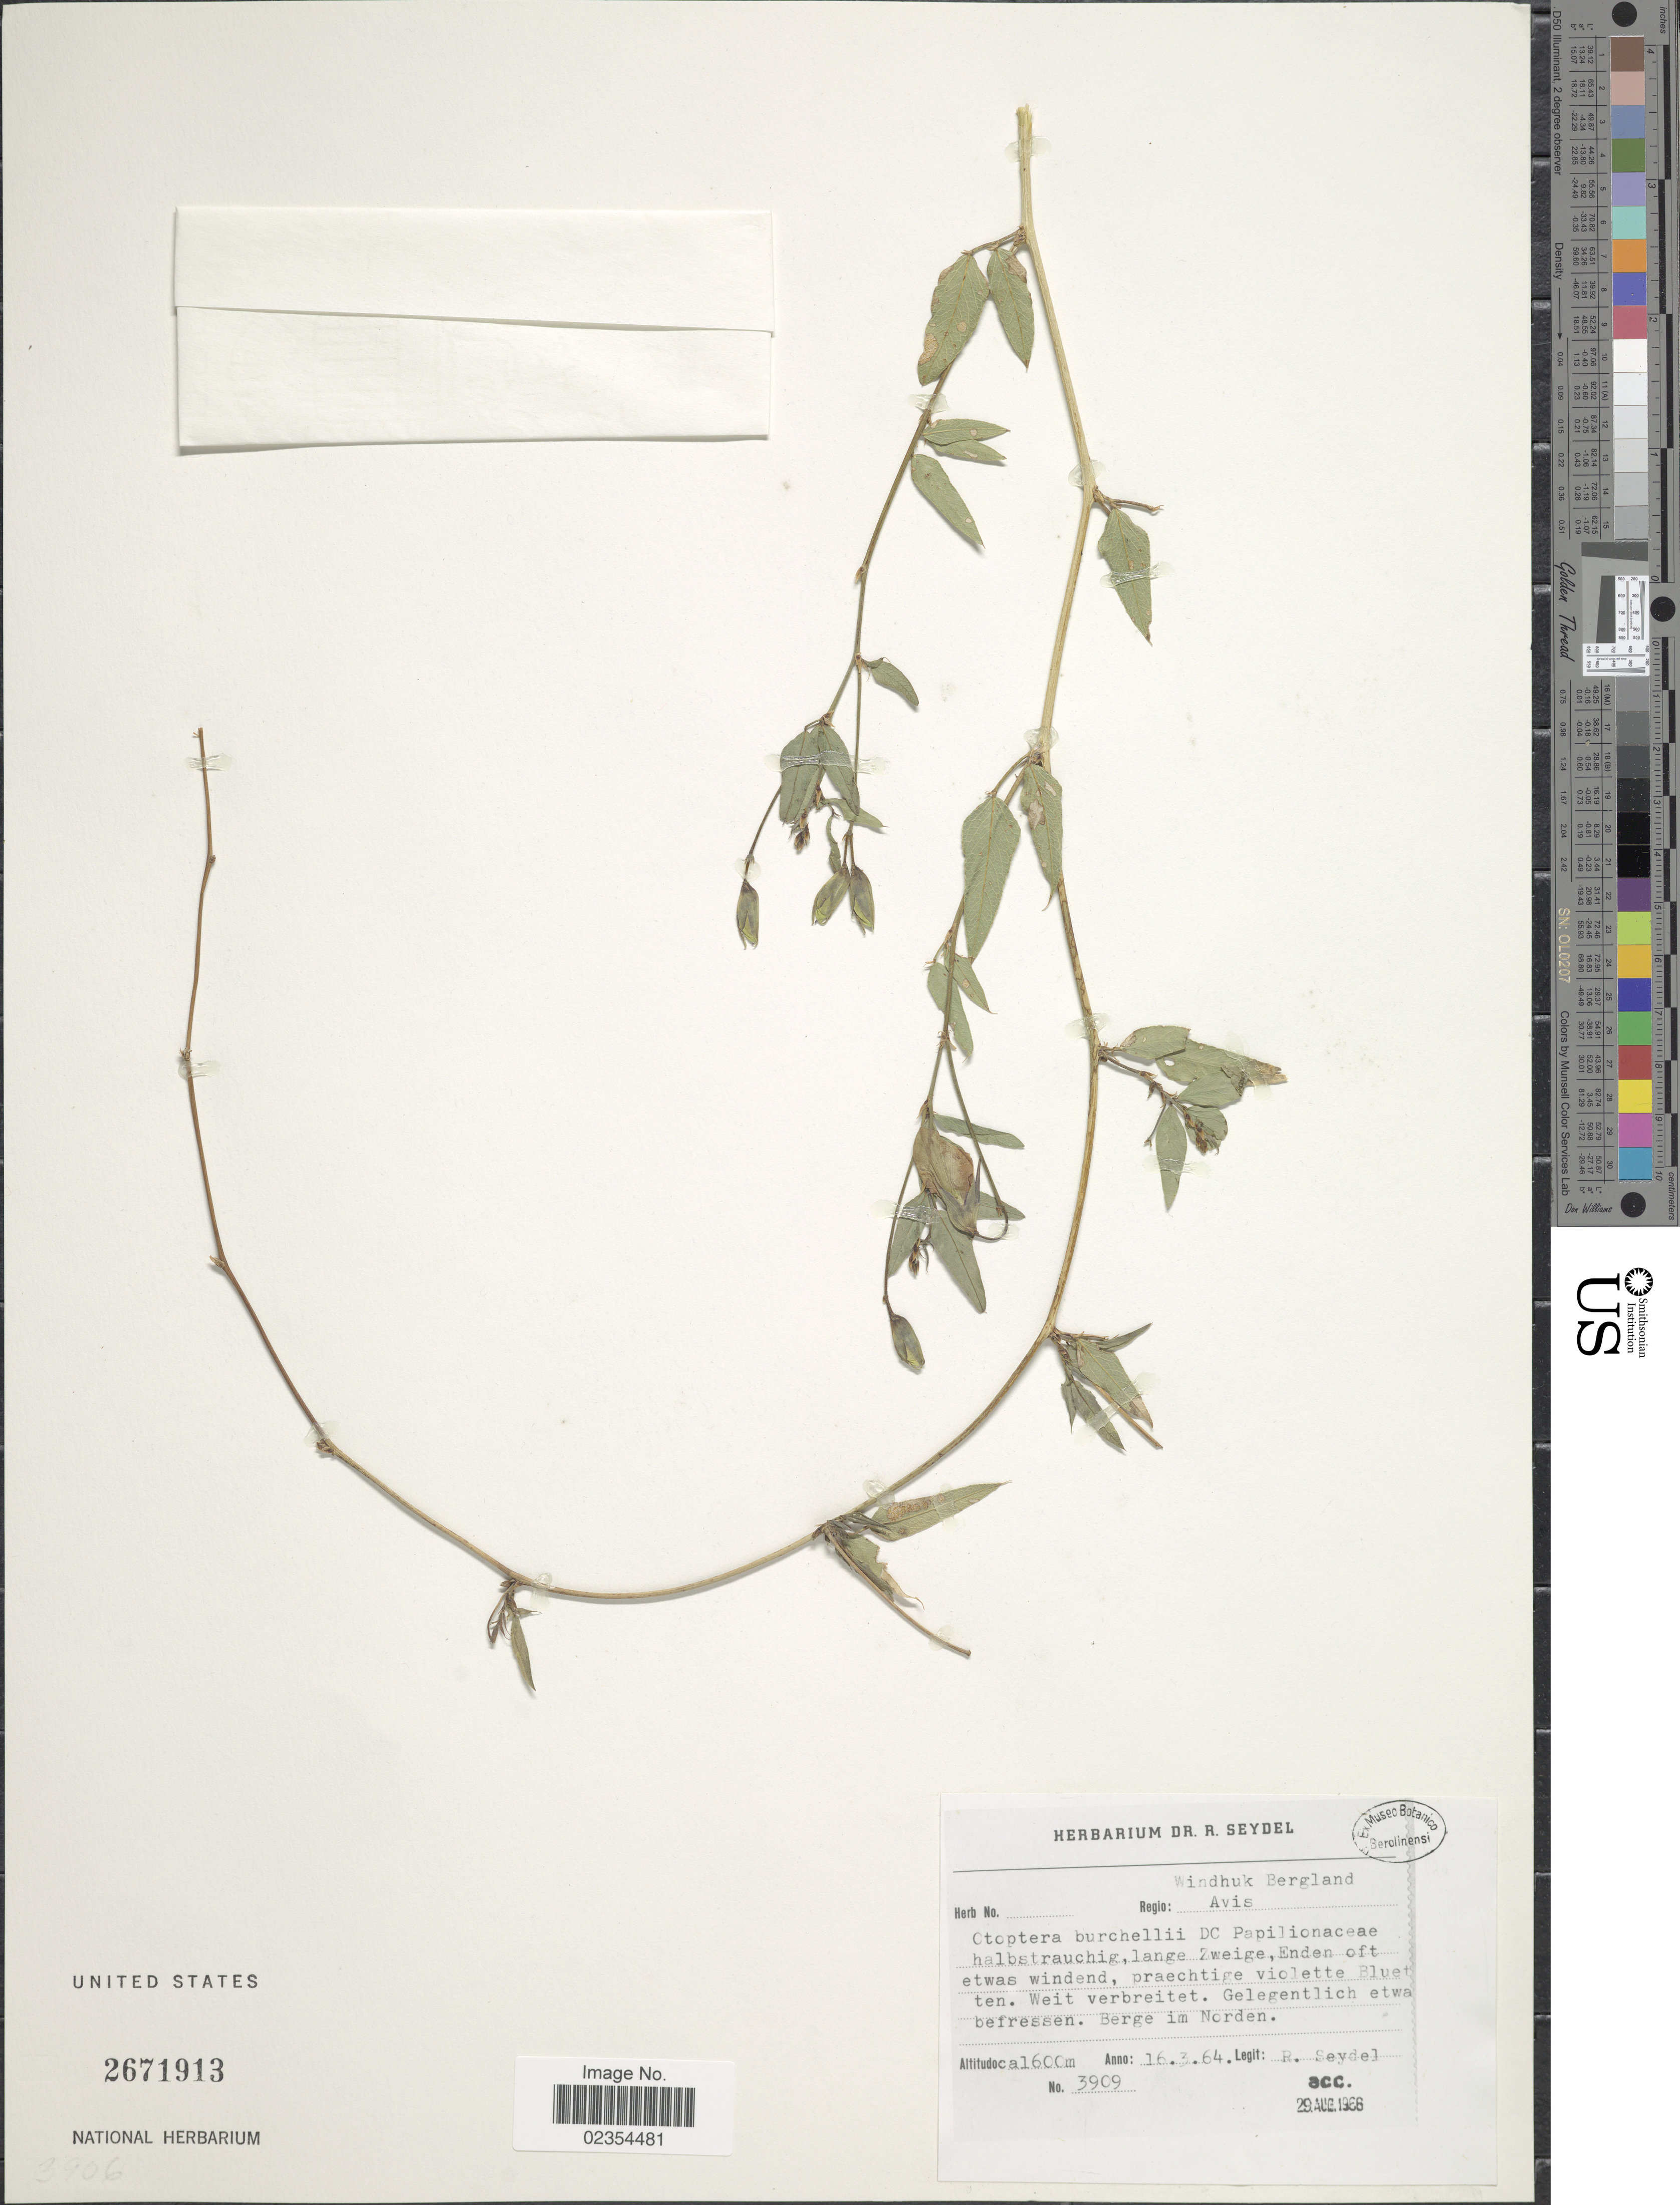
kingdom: Plantae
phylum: Tracheophyta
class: Magnoliopsida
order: Fabales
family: Fabaceae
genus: Otoptera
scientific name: Otoptera burchellii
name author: DC.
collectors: R. Seydel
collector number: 3909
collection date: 1964-03-16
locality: Windhuk Bergland, Regio: Avis, Weit verbreitet, Gelegentlich etwabefressen, Berge im Norden.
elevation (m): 1600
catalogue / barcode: US 2671913